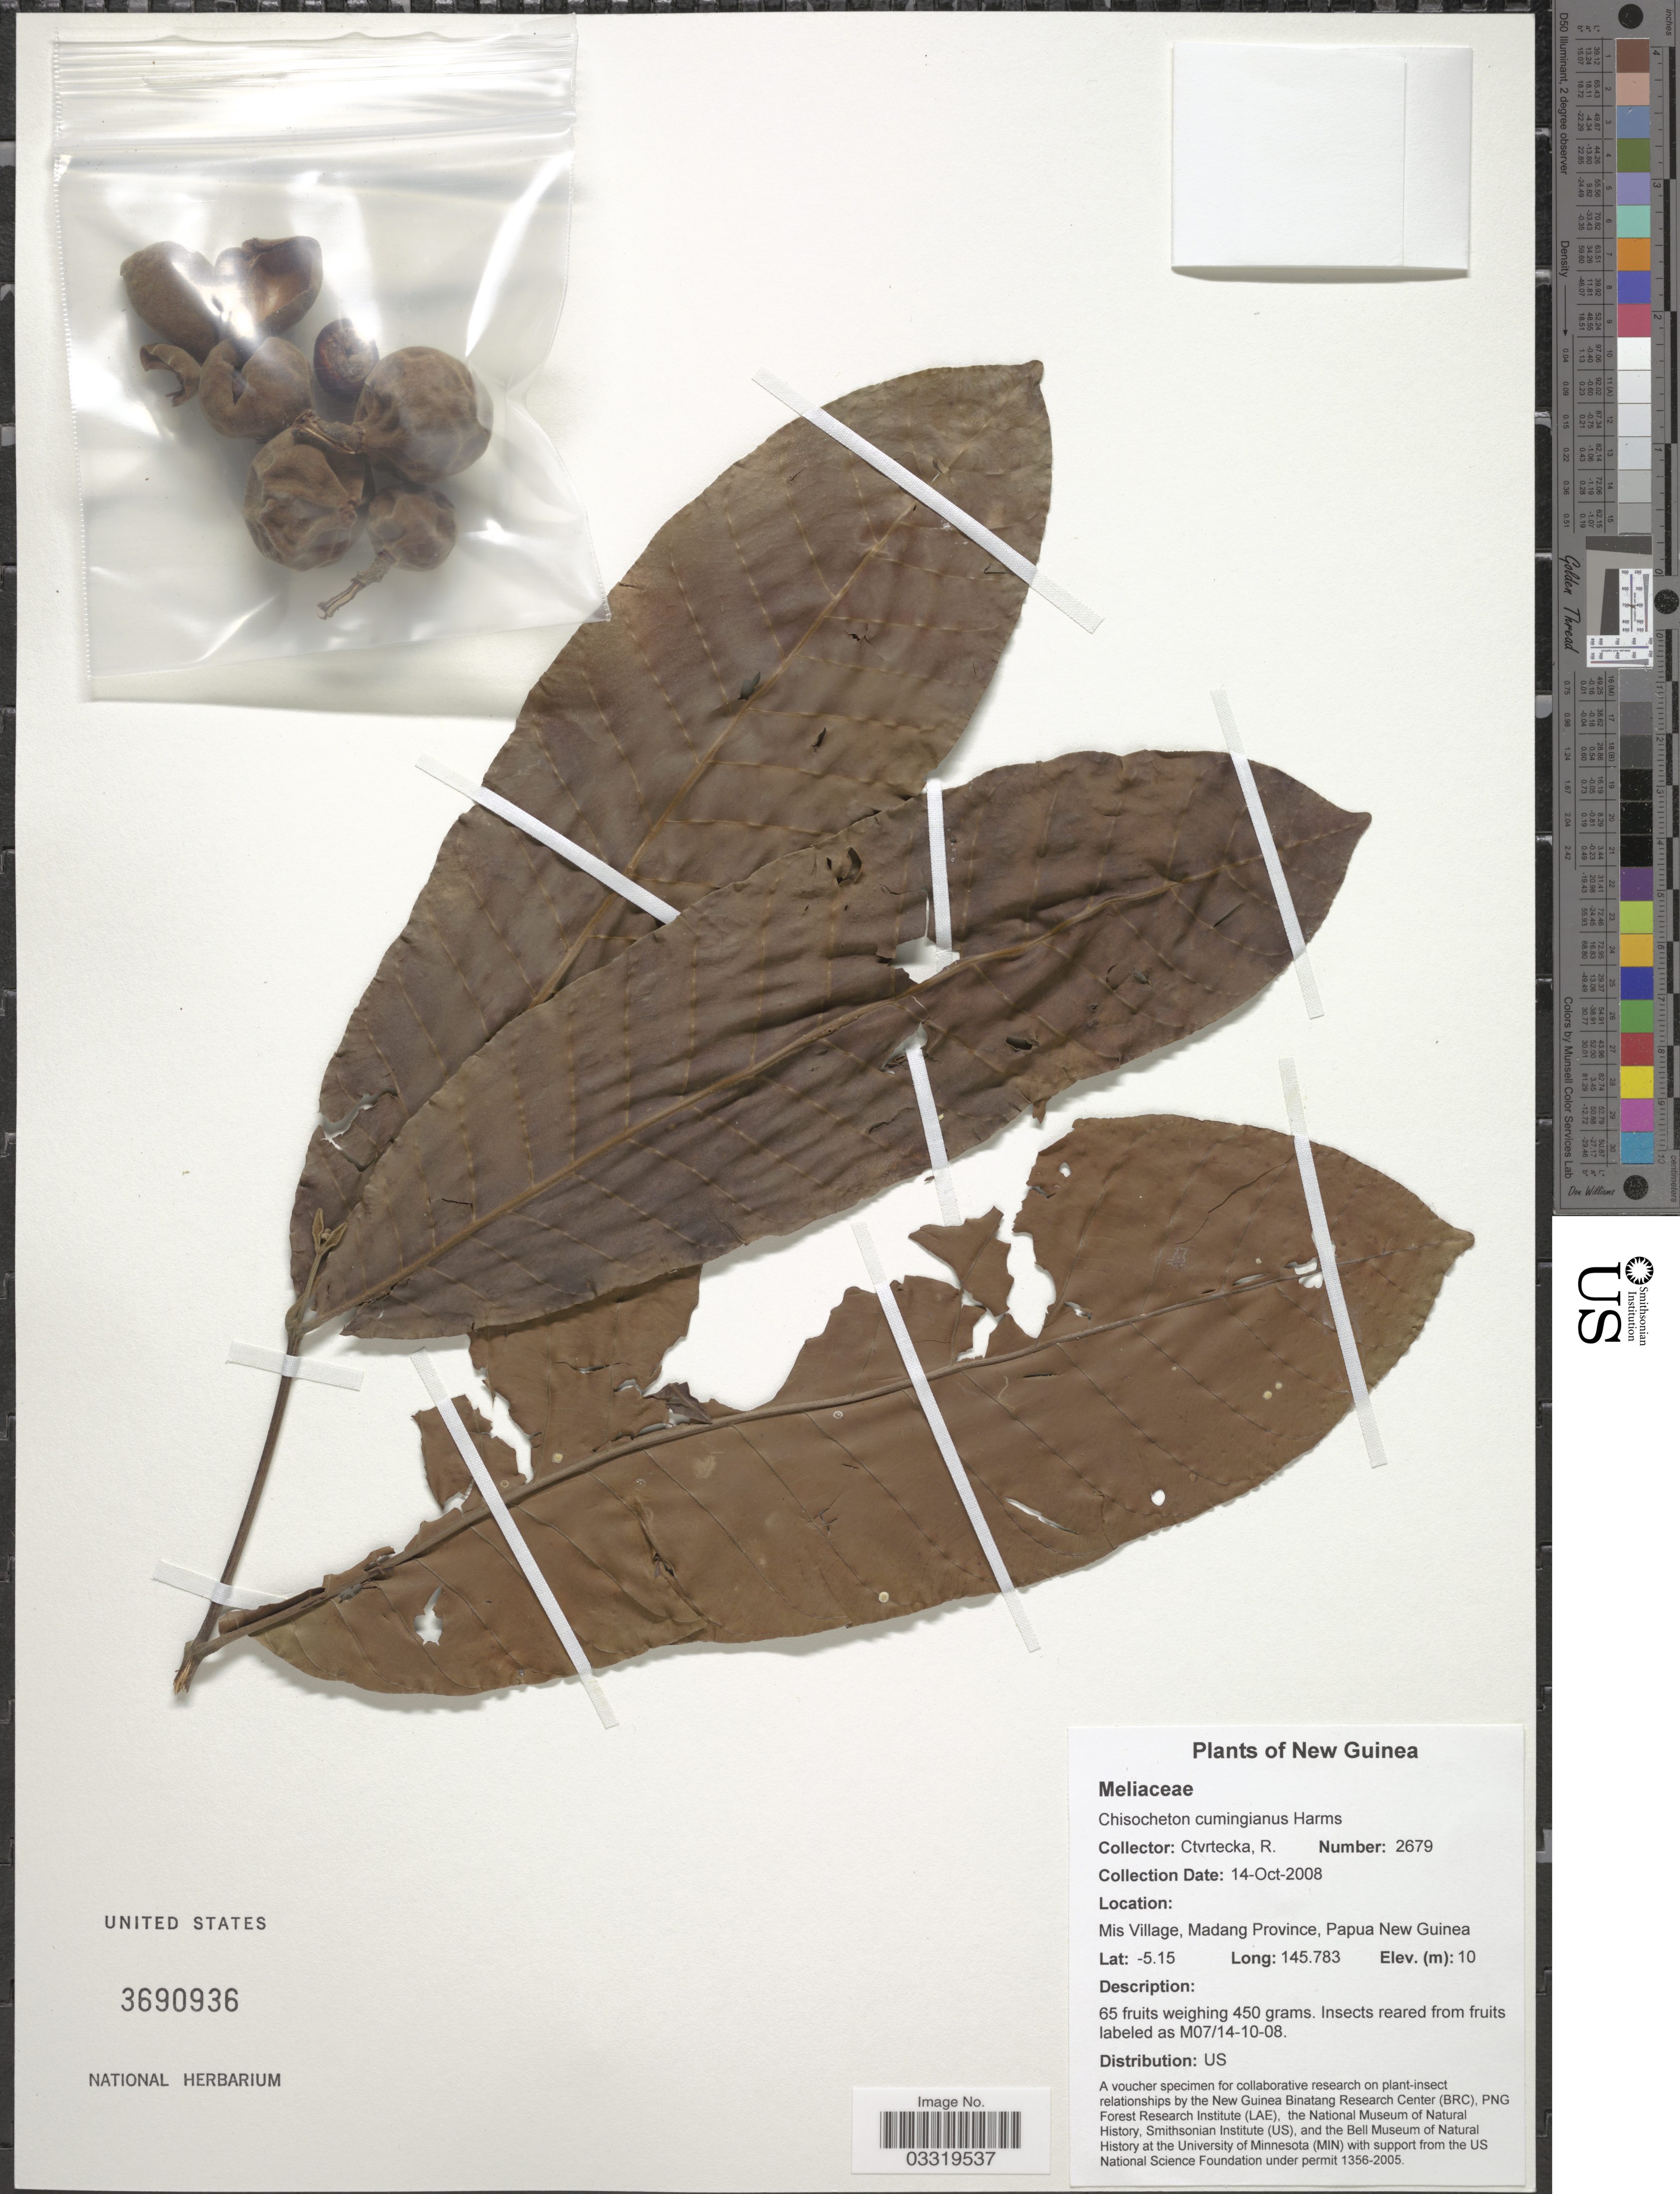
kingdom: Plantae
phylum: Tracheophyta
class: Magnoliopsida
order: Sapindales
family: Meliaceae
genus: Chisocheton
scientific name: Chisocheton cumingianus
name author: (C. DC.) Harms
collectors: R. Ctvrtecka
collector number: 2679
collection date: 2008-10-14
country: Papua New Guinea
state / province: Madang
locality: Mis Village, Madang Province.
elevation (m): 10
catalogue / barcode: US 3690936